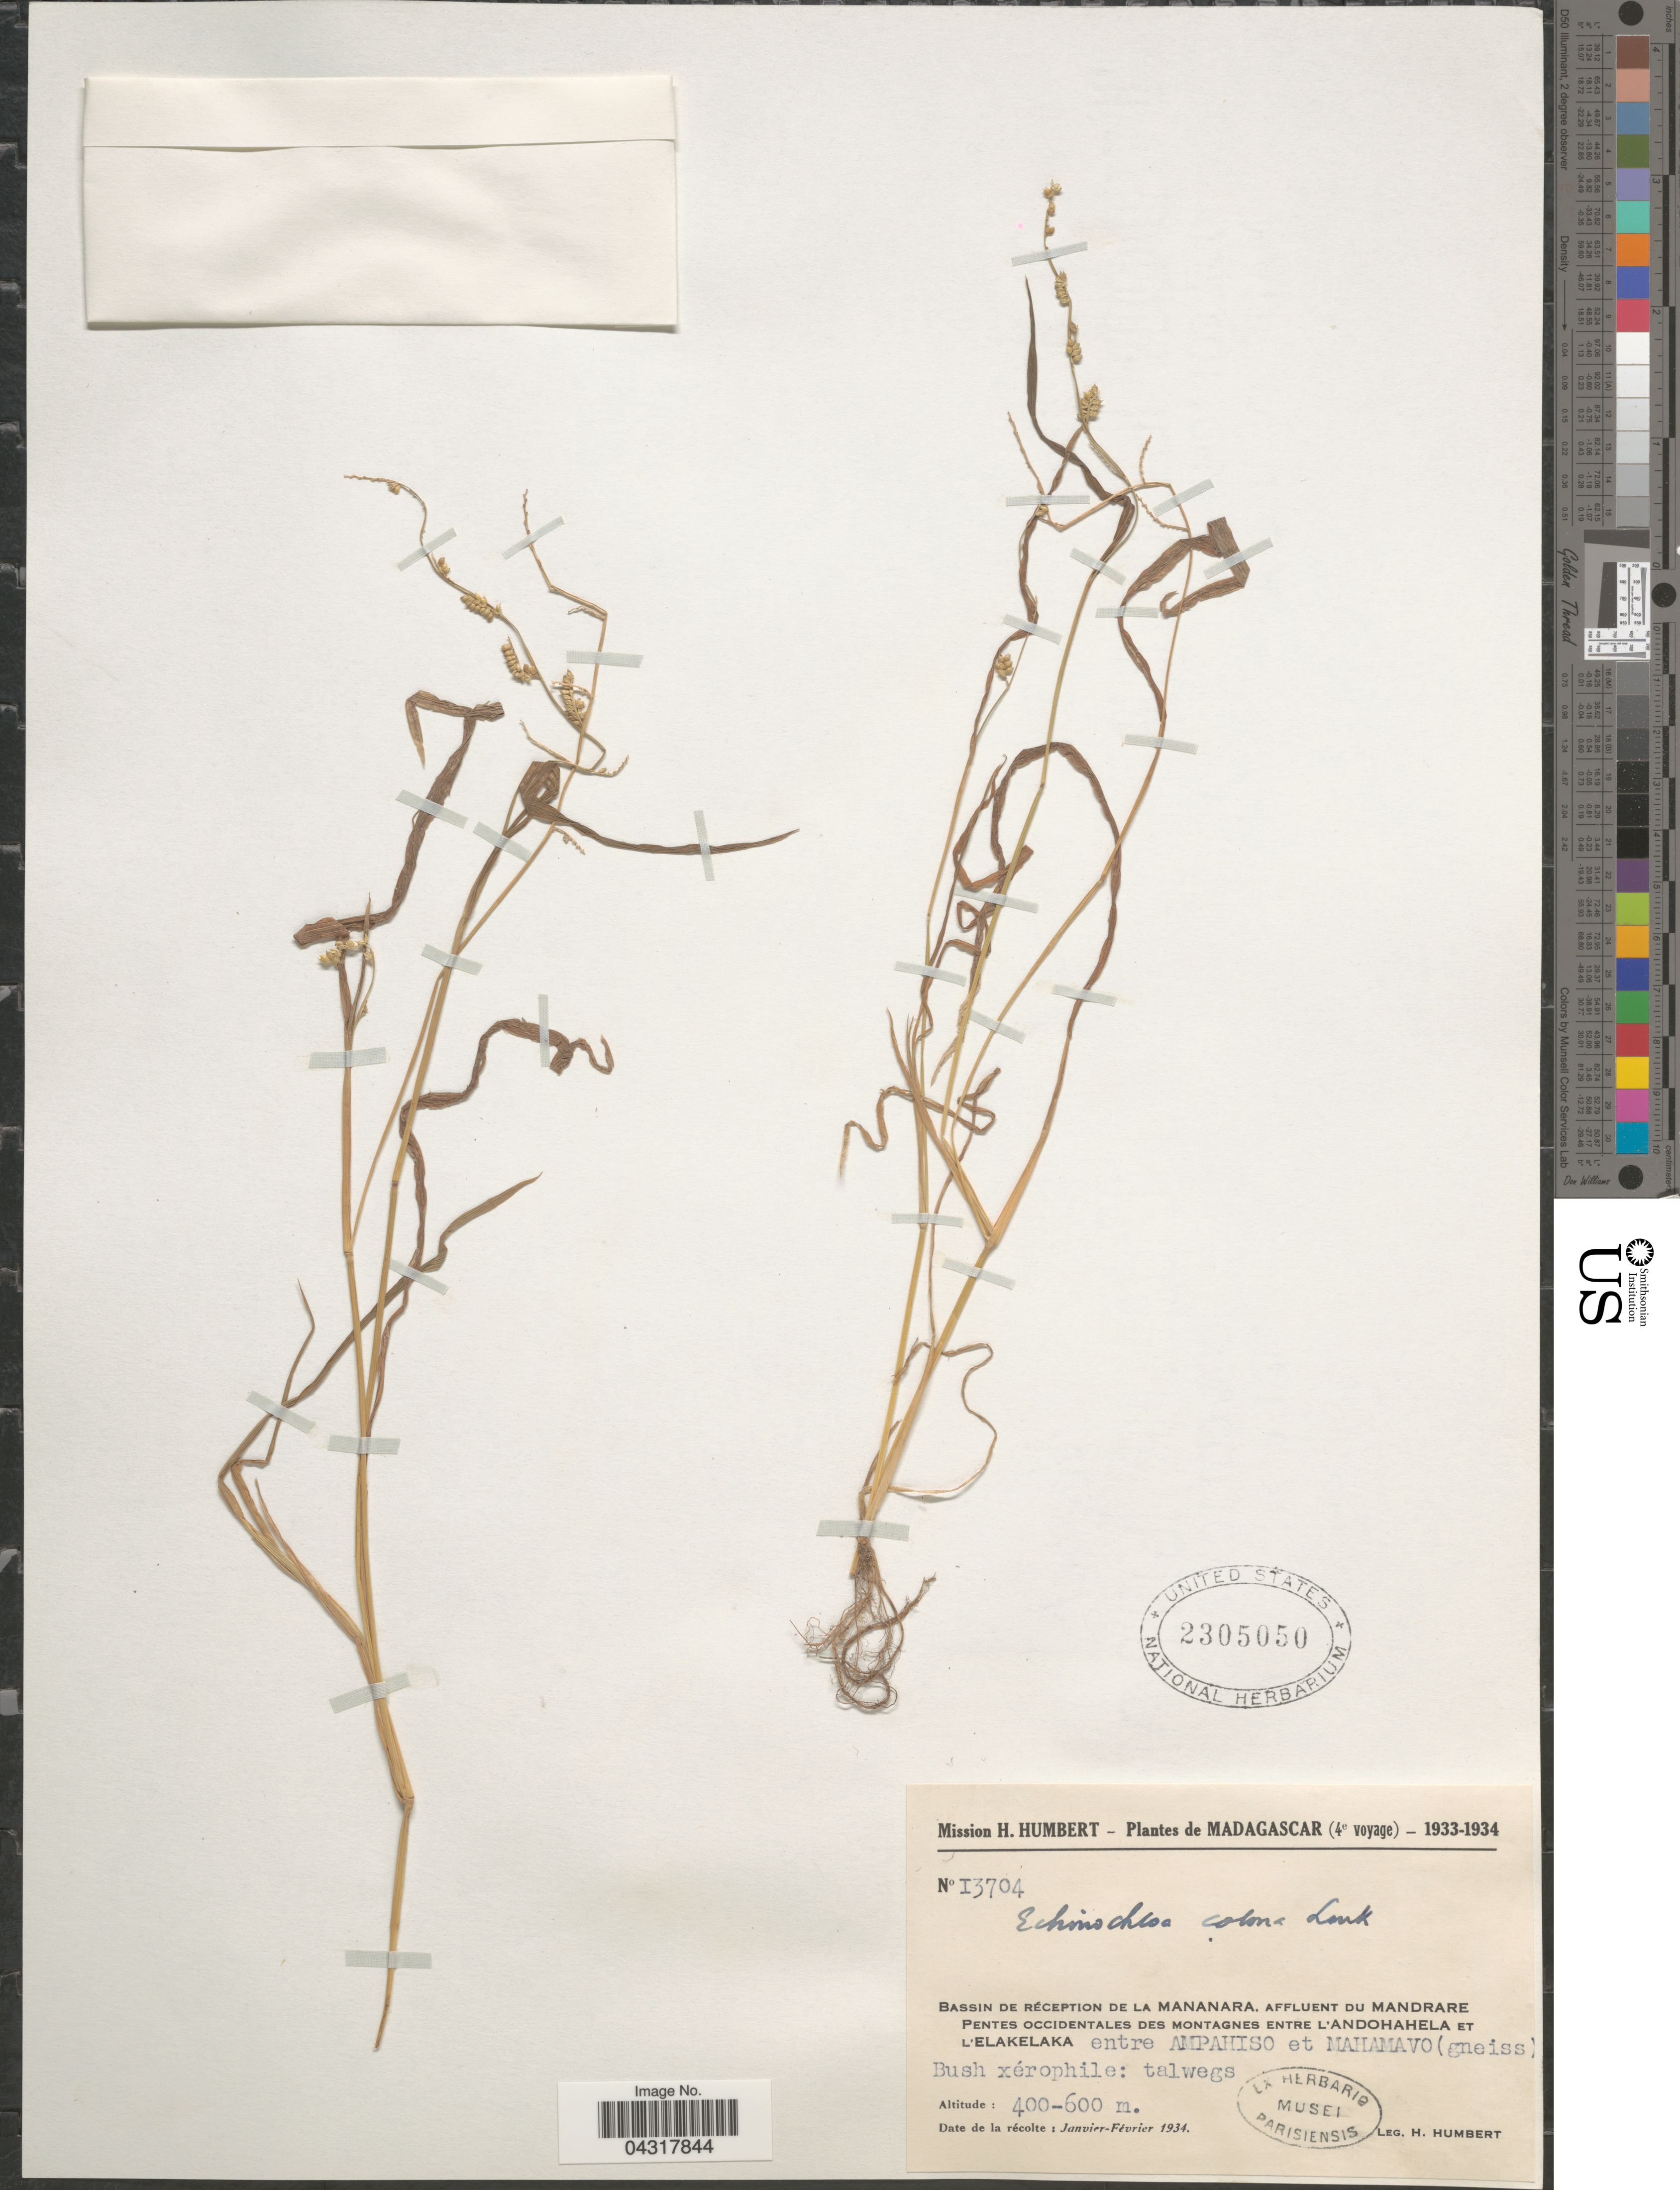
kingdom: Plantae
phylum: Tracheophyta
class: Liliopsida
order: Poales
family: Poaceae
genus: Echinochloa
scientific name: Echinochloa colona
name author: (L.) Link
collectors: H. Humbert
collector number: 13704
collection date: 1934-01/1934-02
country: Madagascar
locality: Bassin de réception de la Mananara, affluent du Mandrare Pentes occidentales des montagnes entre l'Andohahela et l'Elakelaka entre Ampahiso et Mahamavo (gneiss).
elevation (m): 400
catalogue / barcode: US 2305050